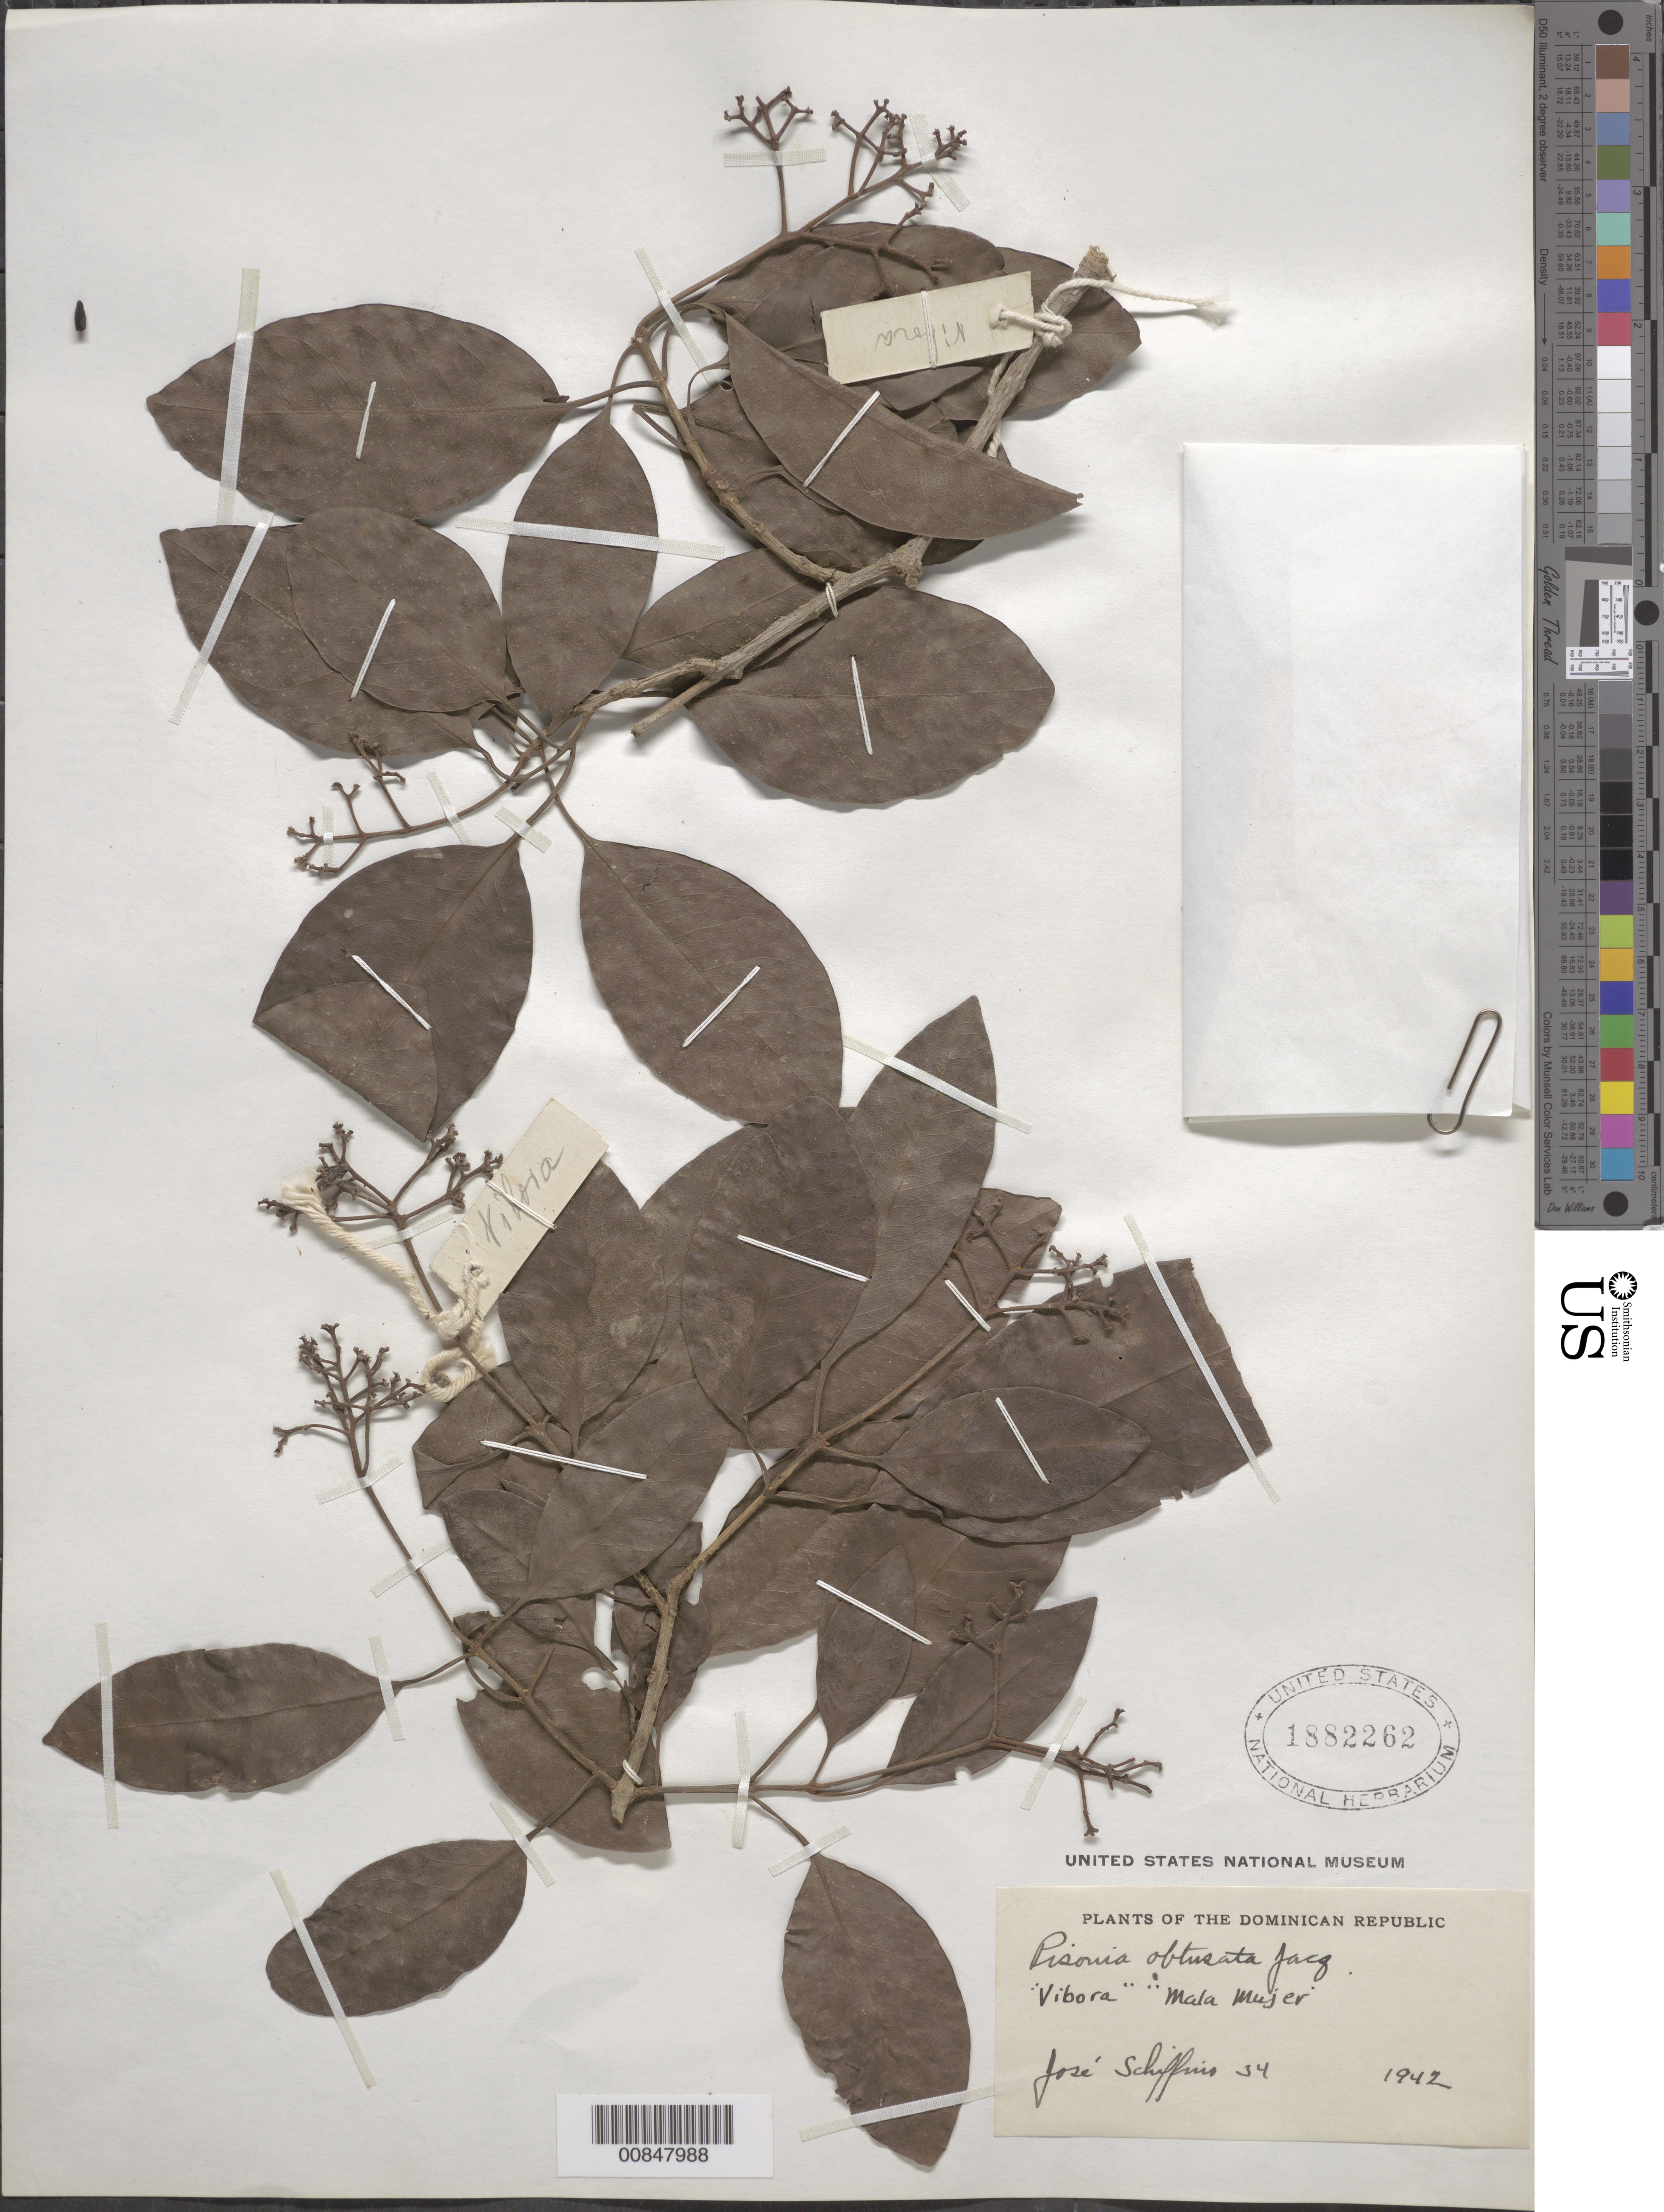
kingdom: Plantae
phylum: Tracheophyta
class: Magnoliopsida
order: Caryophyllales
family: Nyctaginaceae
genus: Guapira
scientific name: Guapira obtusata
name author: (Jacq.) Little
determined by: Strong, Mark T., (BOT), Smithsonian Institution - National Museum of Natural History (UNITED STATES)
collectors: J. Schiffino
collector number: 34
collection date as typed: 1942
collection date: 1942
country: Dominican Republic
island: Hispaniola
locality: Dominican Republic.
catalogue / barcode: US 1882262